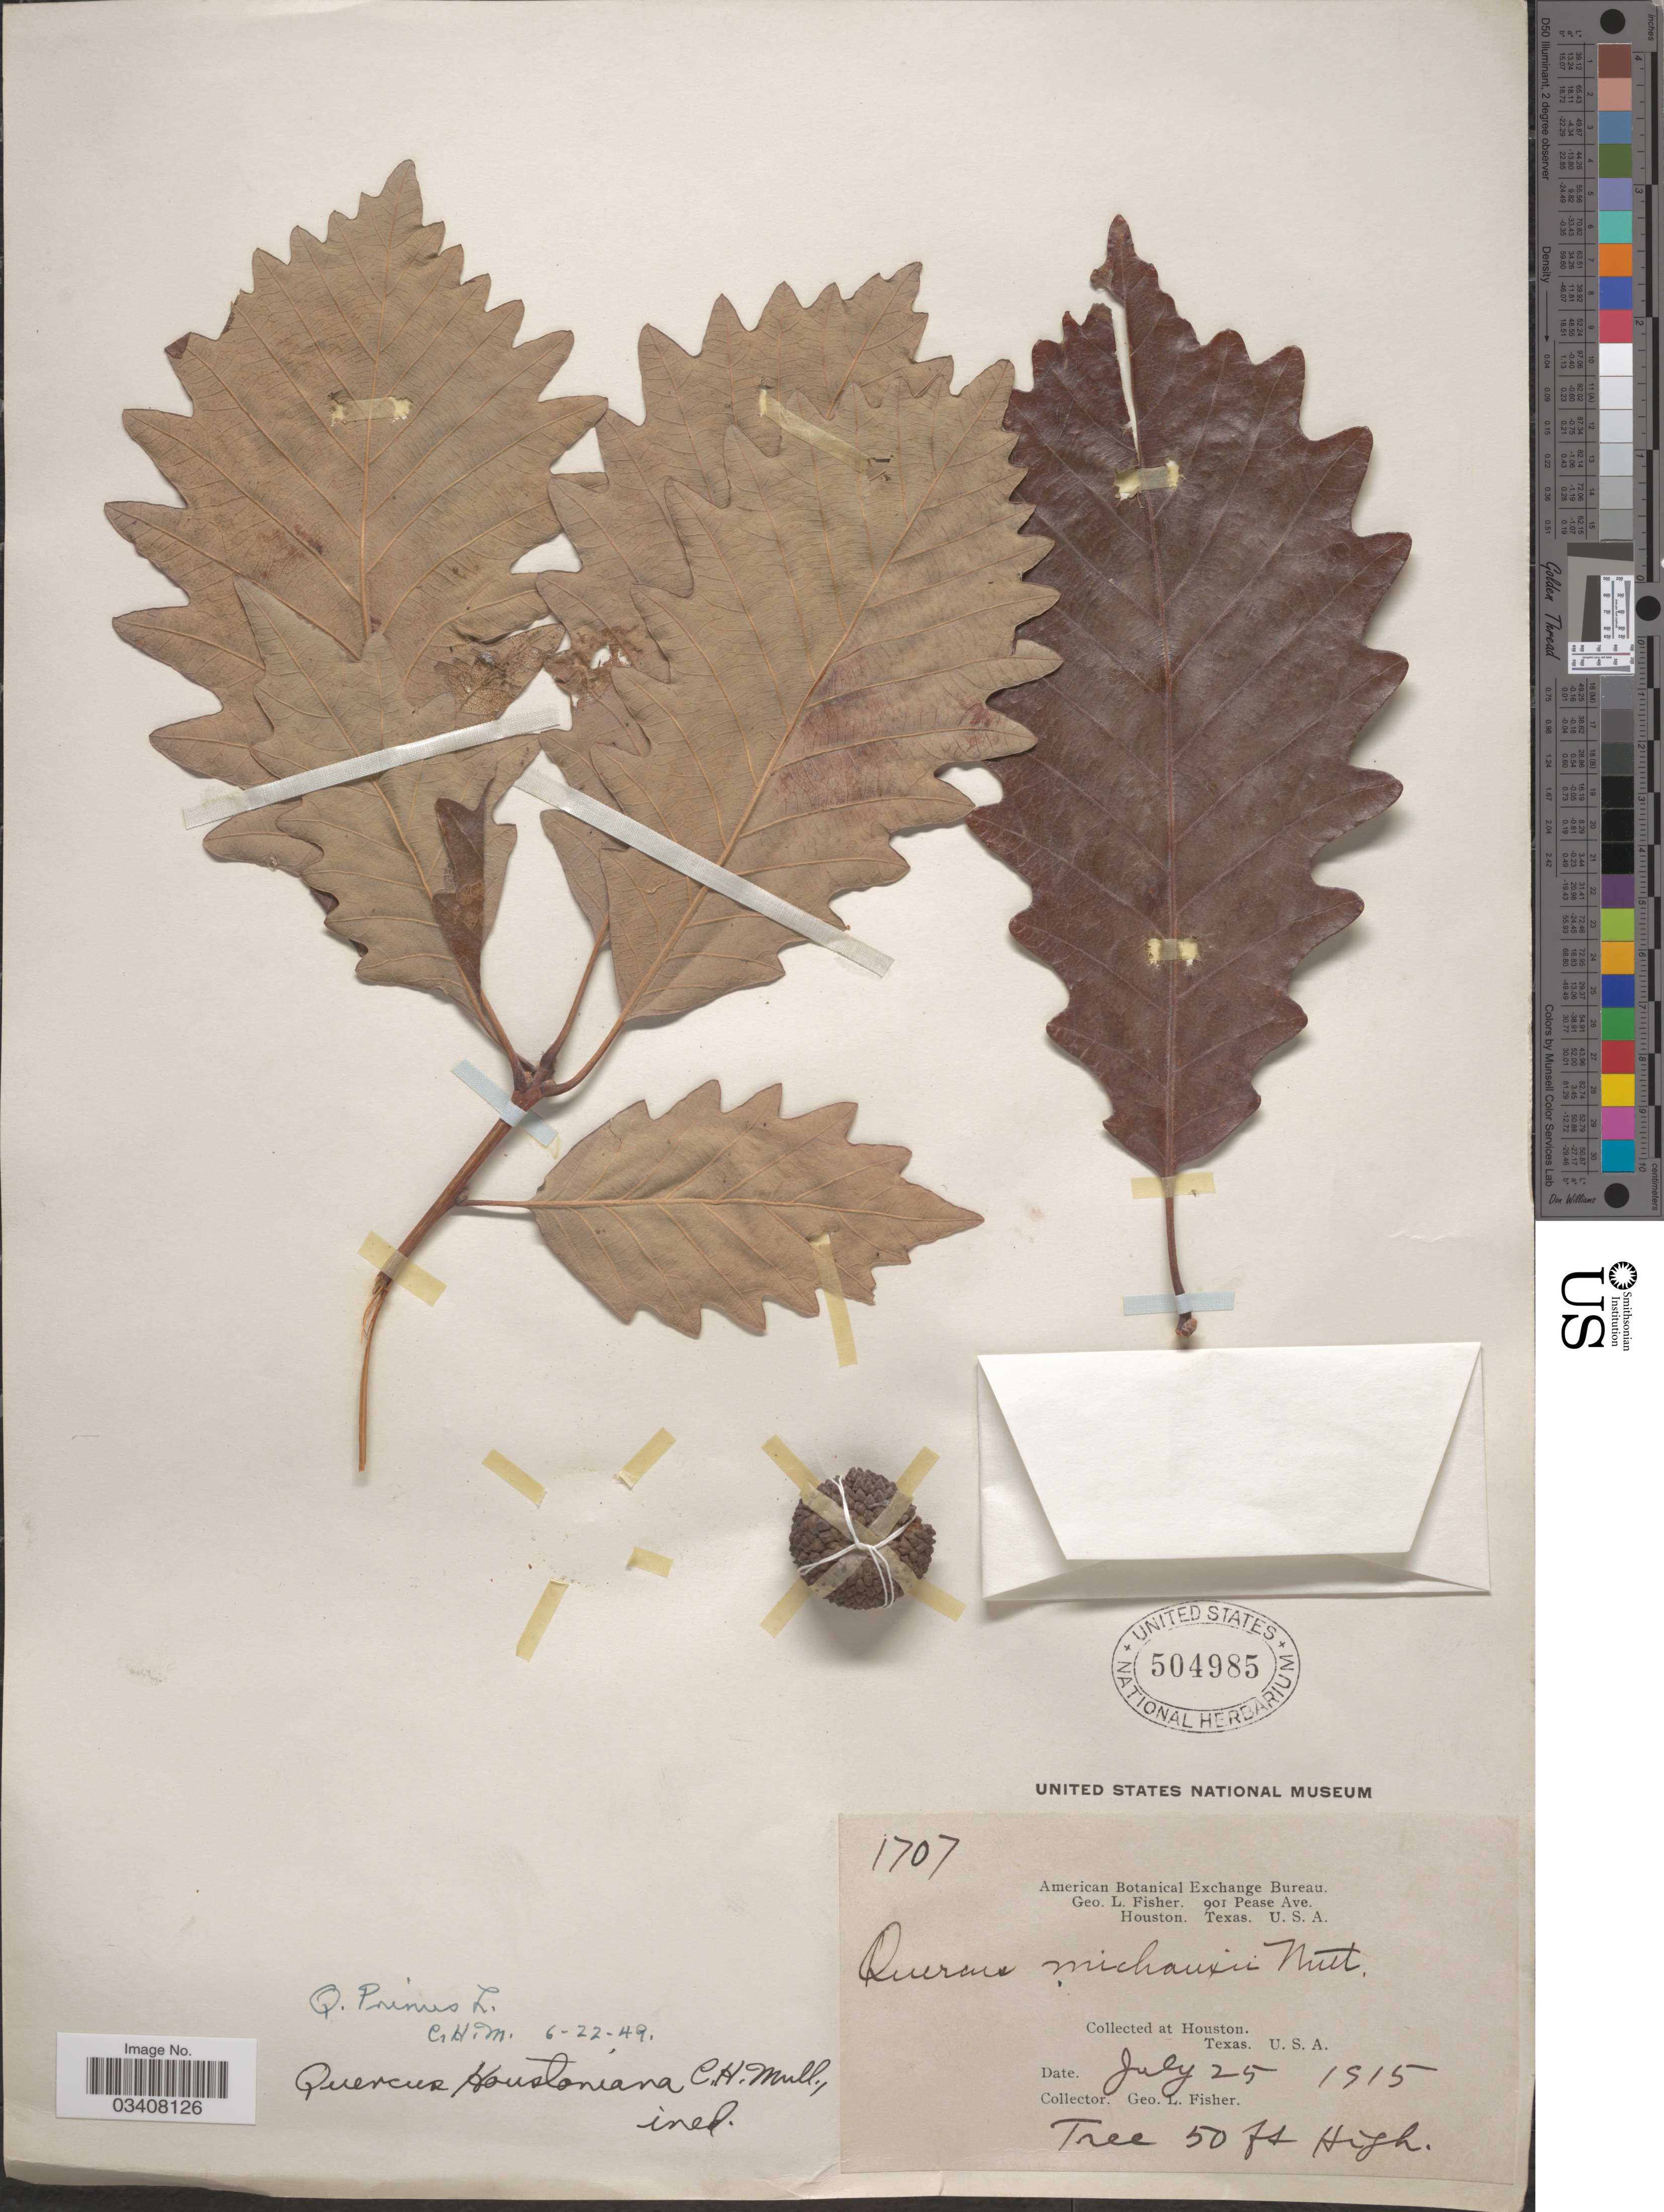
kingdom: Plantae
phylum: Tracheophyta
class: Magnoliopsida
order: Fagales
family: Fagaceae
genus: Quercus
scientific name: Quercus prinus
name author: L.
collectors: G. L. Fisher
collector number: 1707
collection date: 1915-07-25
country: United States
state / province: Texas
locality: At Houston.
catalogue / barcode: US 504985